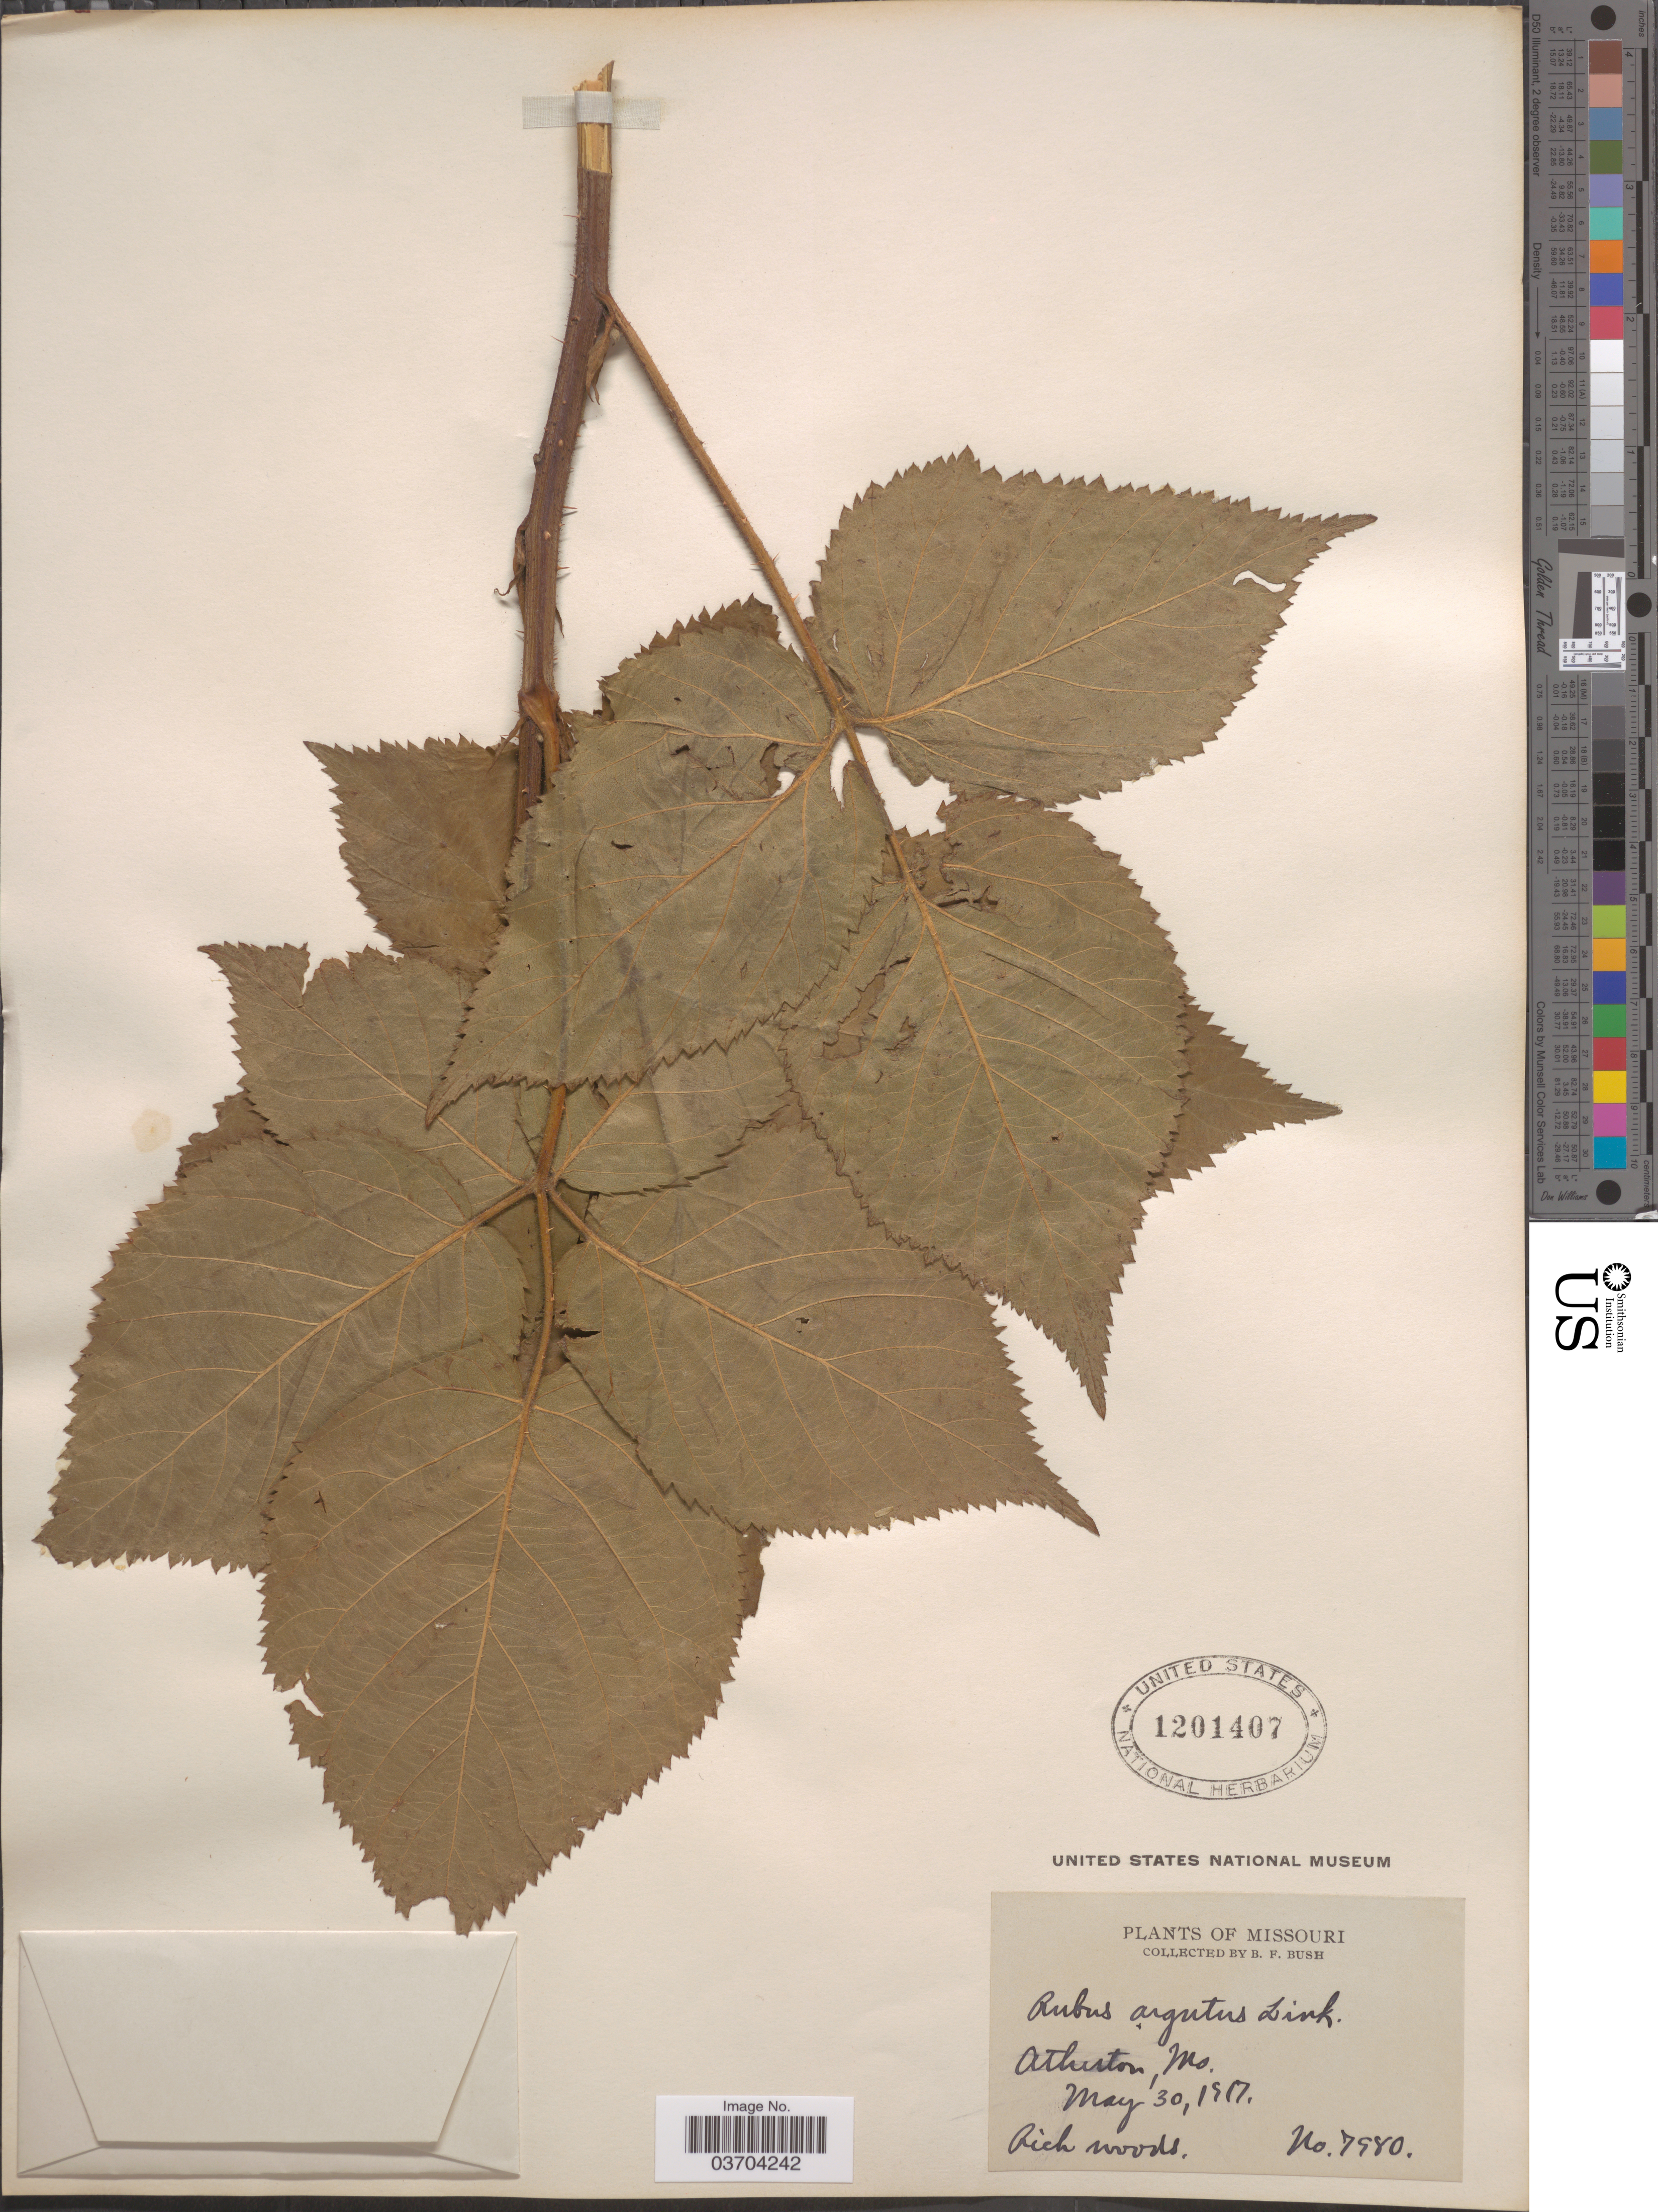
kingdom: Plantae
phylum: Tracheophyta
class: Magnoliopsida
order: Rosales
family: Rosaceae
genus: Rubus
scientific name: Rubus argutus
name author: Link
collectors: B. F. Bush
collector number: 7980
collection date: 1917-05-30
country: United States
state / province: Missouri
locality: Atherton.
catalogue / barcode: US 1201407